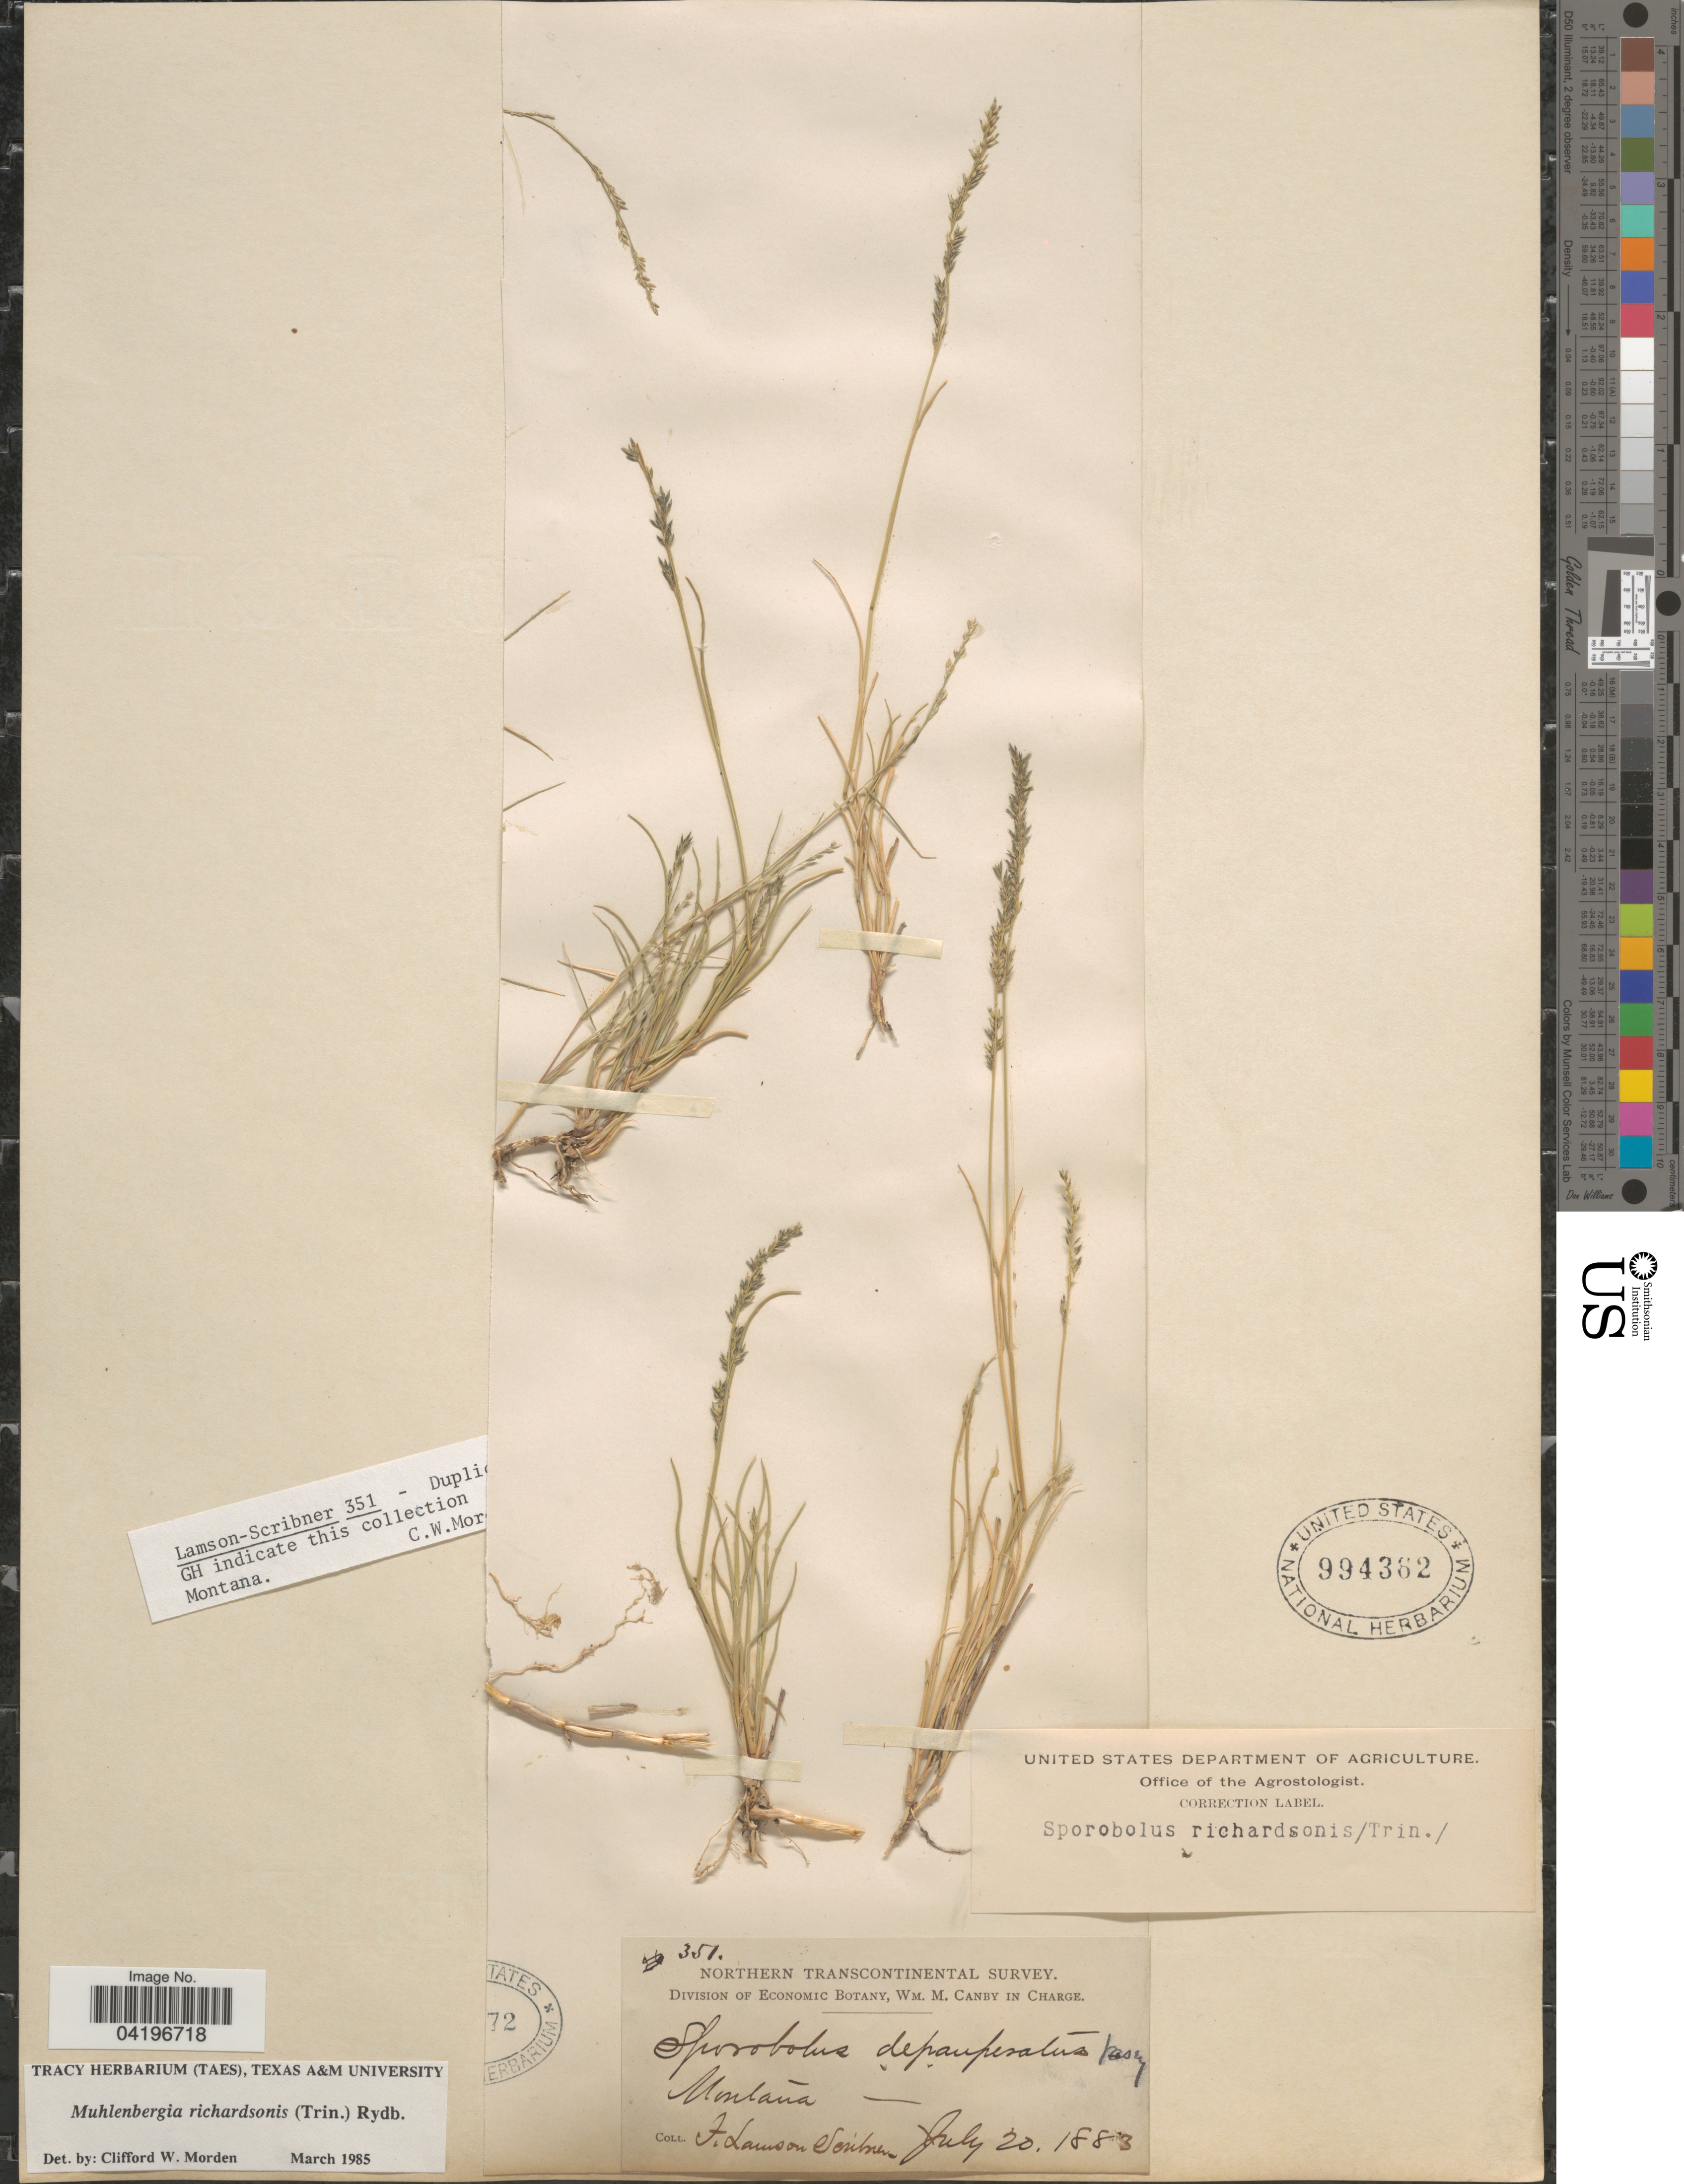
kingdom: Plantae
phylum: Tracheophyta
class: Liliopsida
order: Poales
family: Poaceae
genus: Muhlenbergia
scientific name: Muhlenbergia richardsonis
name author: (Trin.) Rydb.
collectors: F. Lamson-Scribner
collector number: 351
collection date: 1883-07-20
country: United States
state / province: Montana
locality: Northern Transcontinental Survey.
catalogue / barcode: US 994362